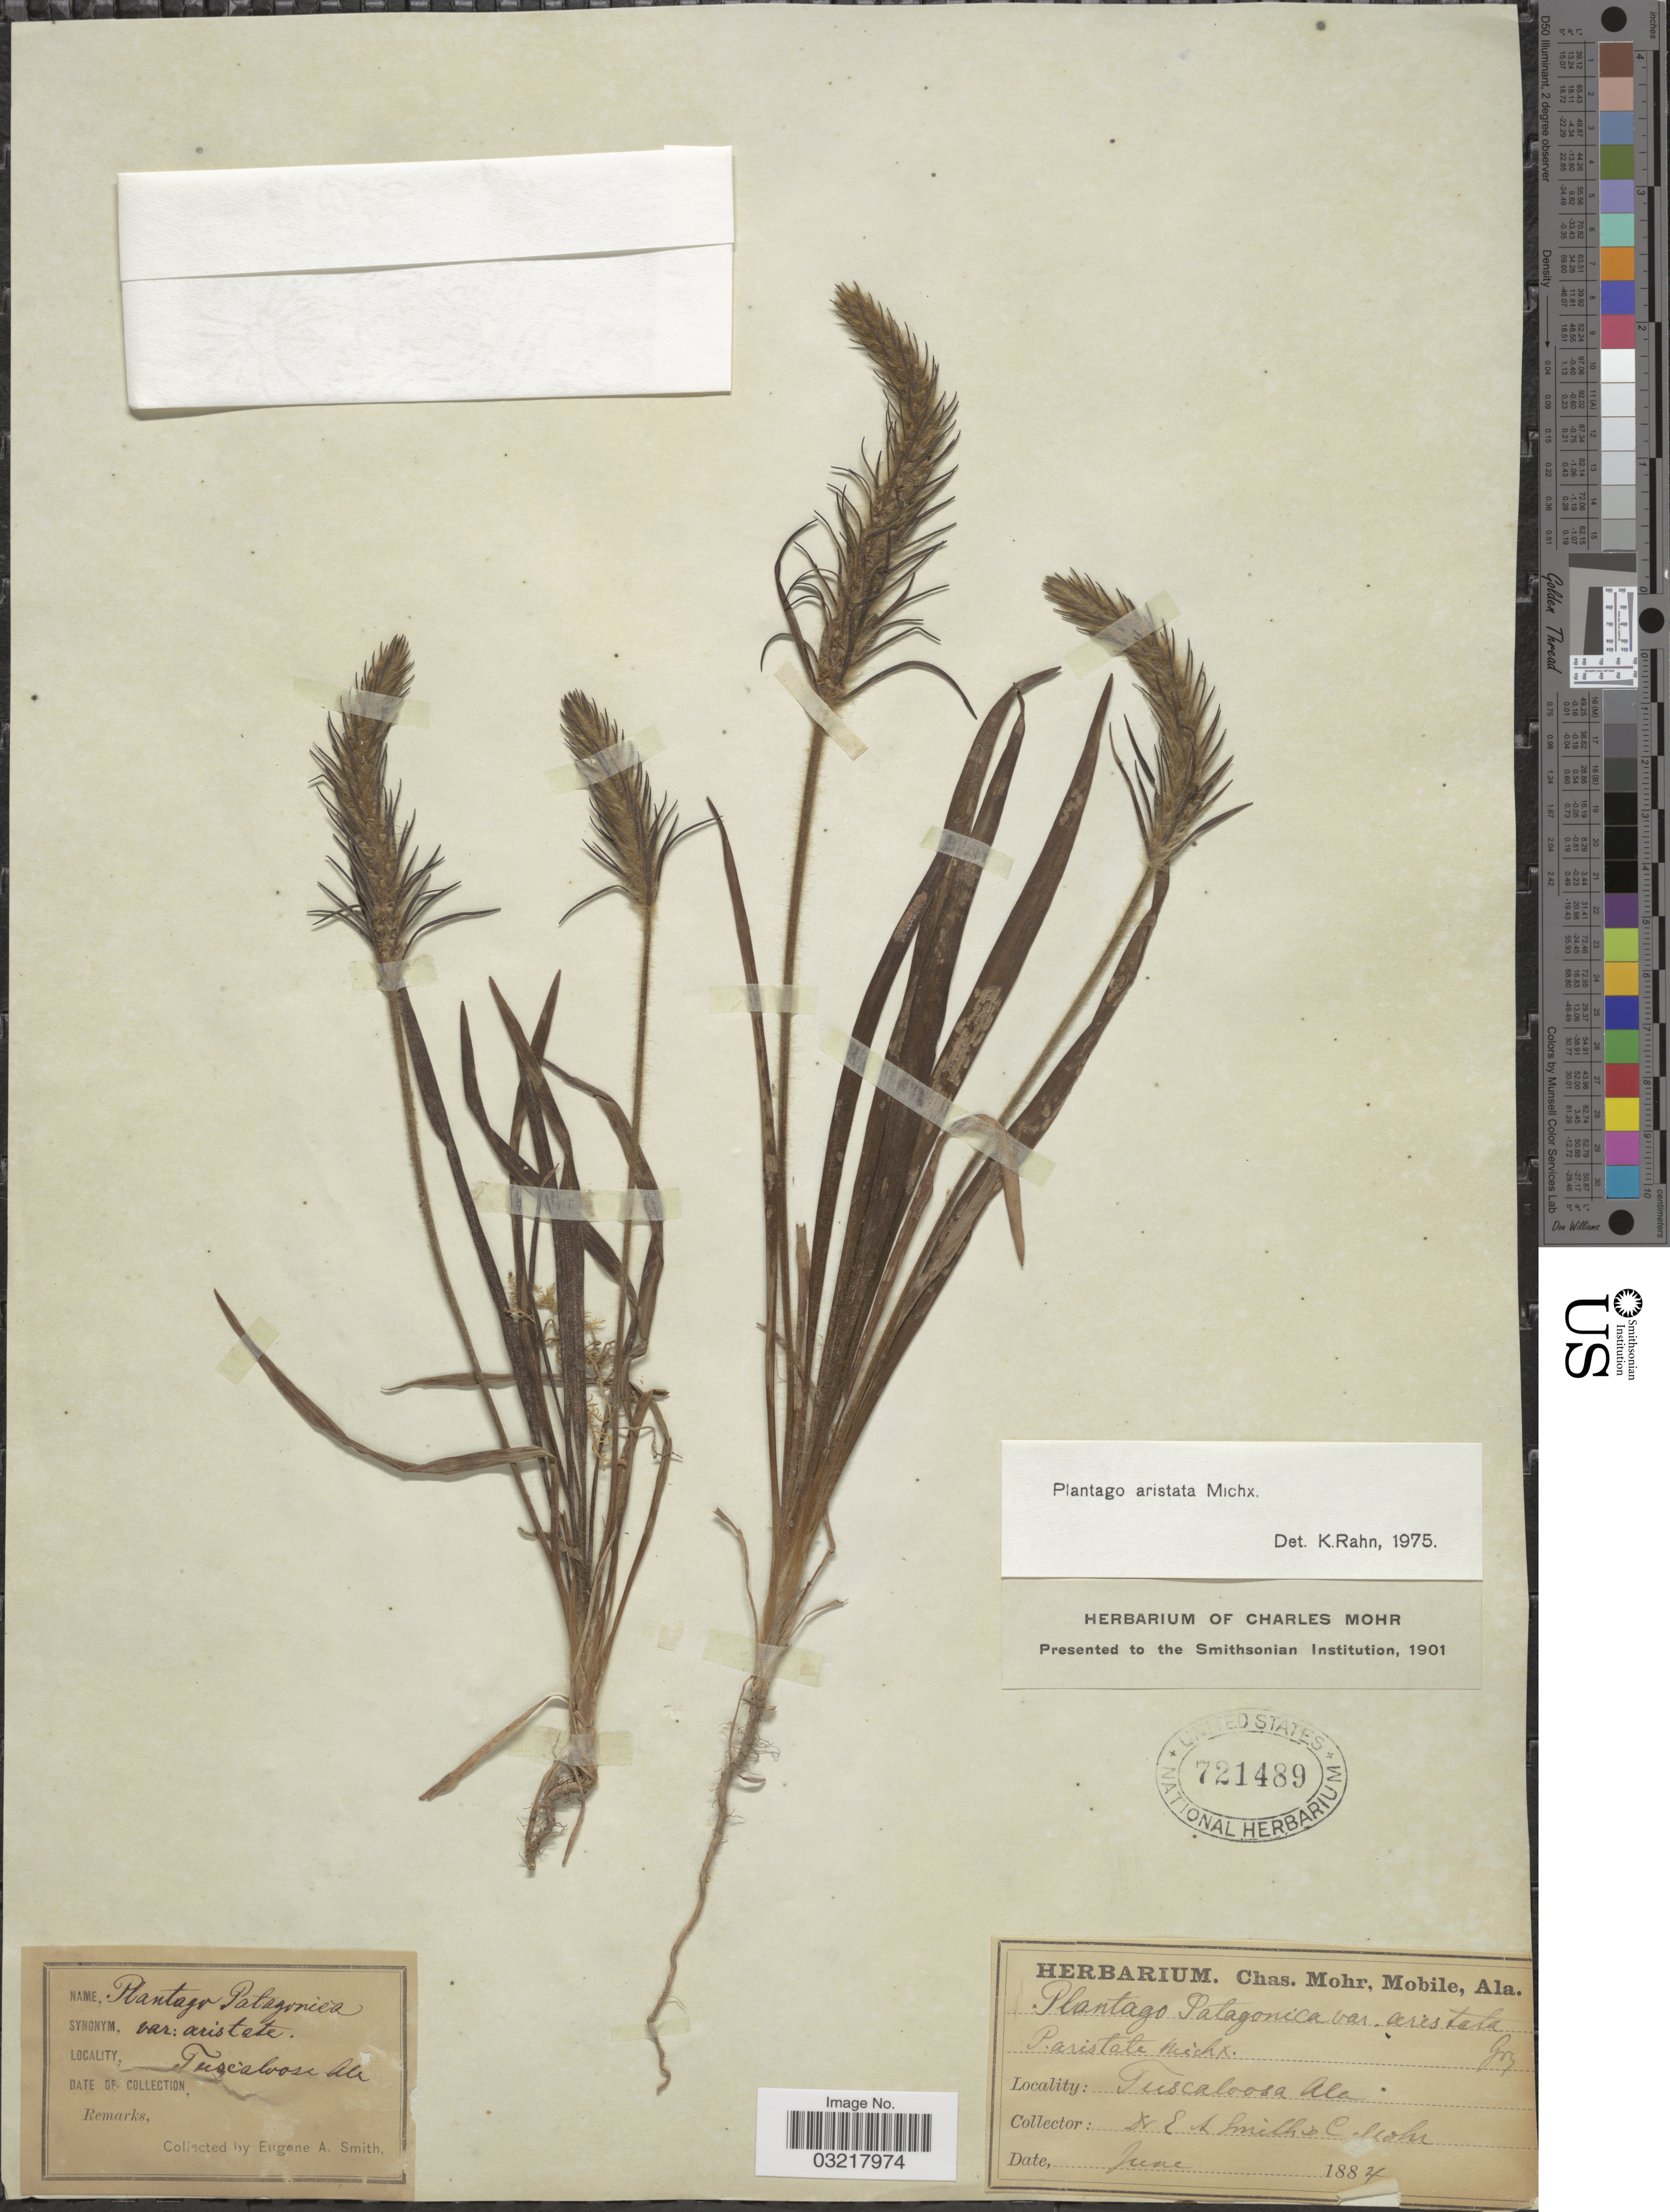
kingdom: Plantae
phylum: Tracheophyta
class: Magnoliopsida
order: Lamiales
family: Plantaginaceae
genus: Plantago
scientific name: Plantago aristata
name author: Michx.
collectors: E. A. Smith & Mohr, C. T. (herbarium)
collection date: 1884-06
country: United States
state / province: Alabama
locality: Tuscaloosa Ala.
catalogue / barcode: US 721489